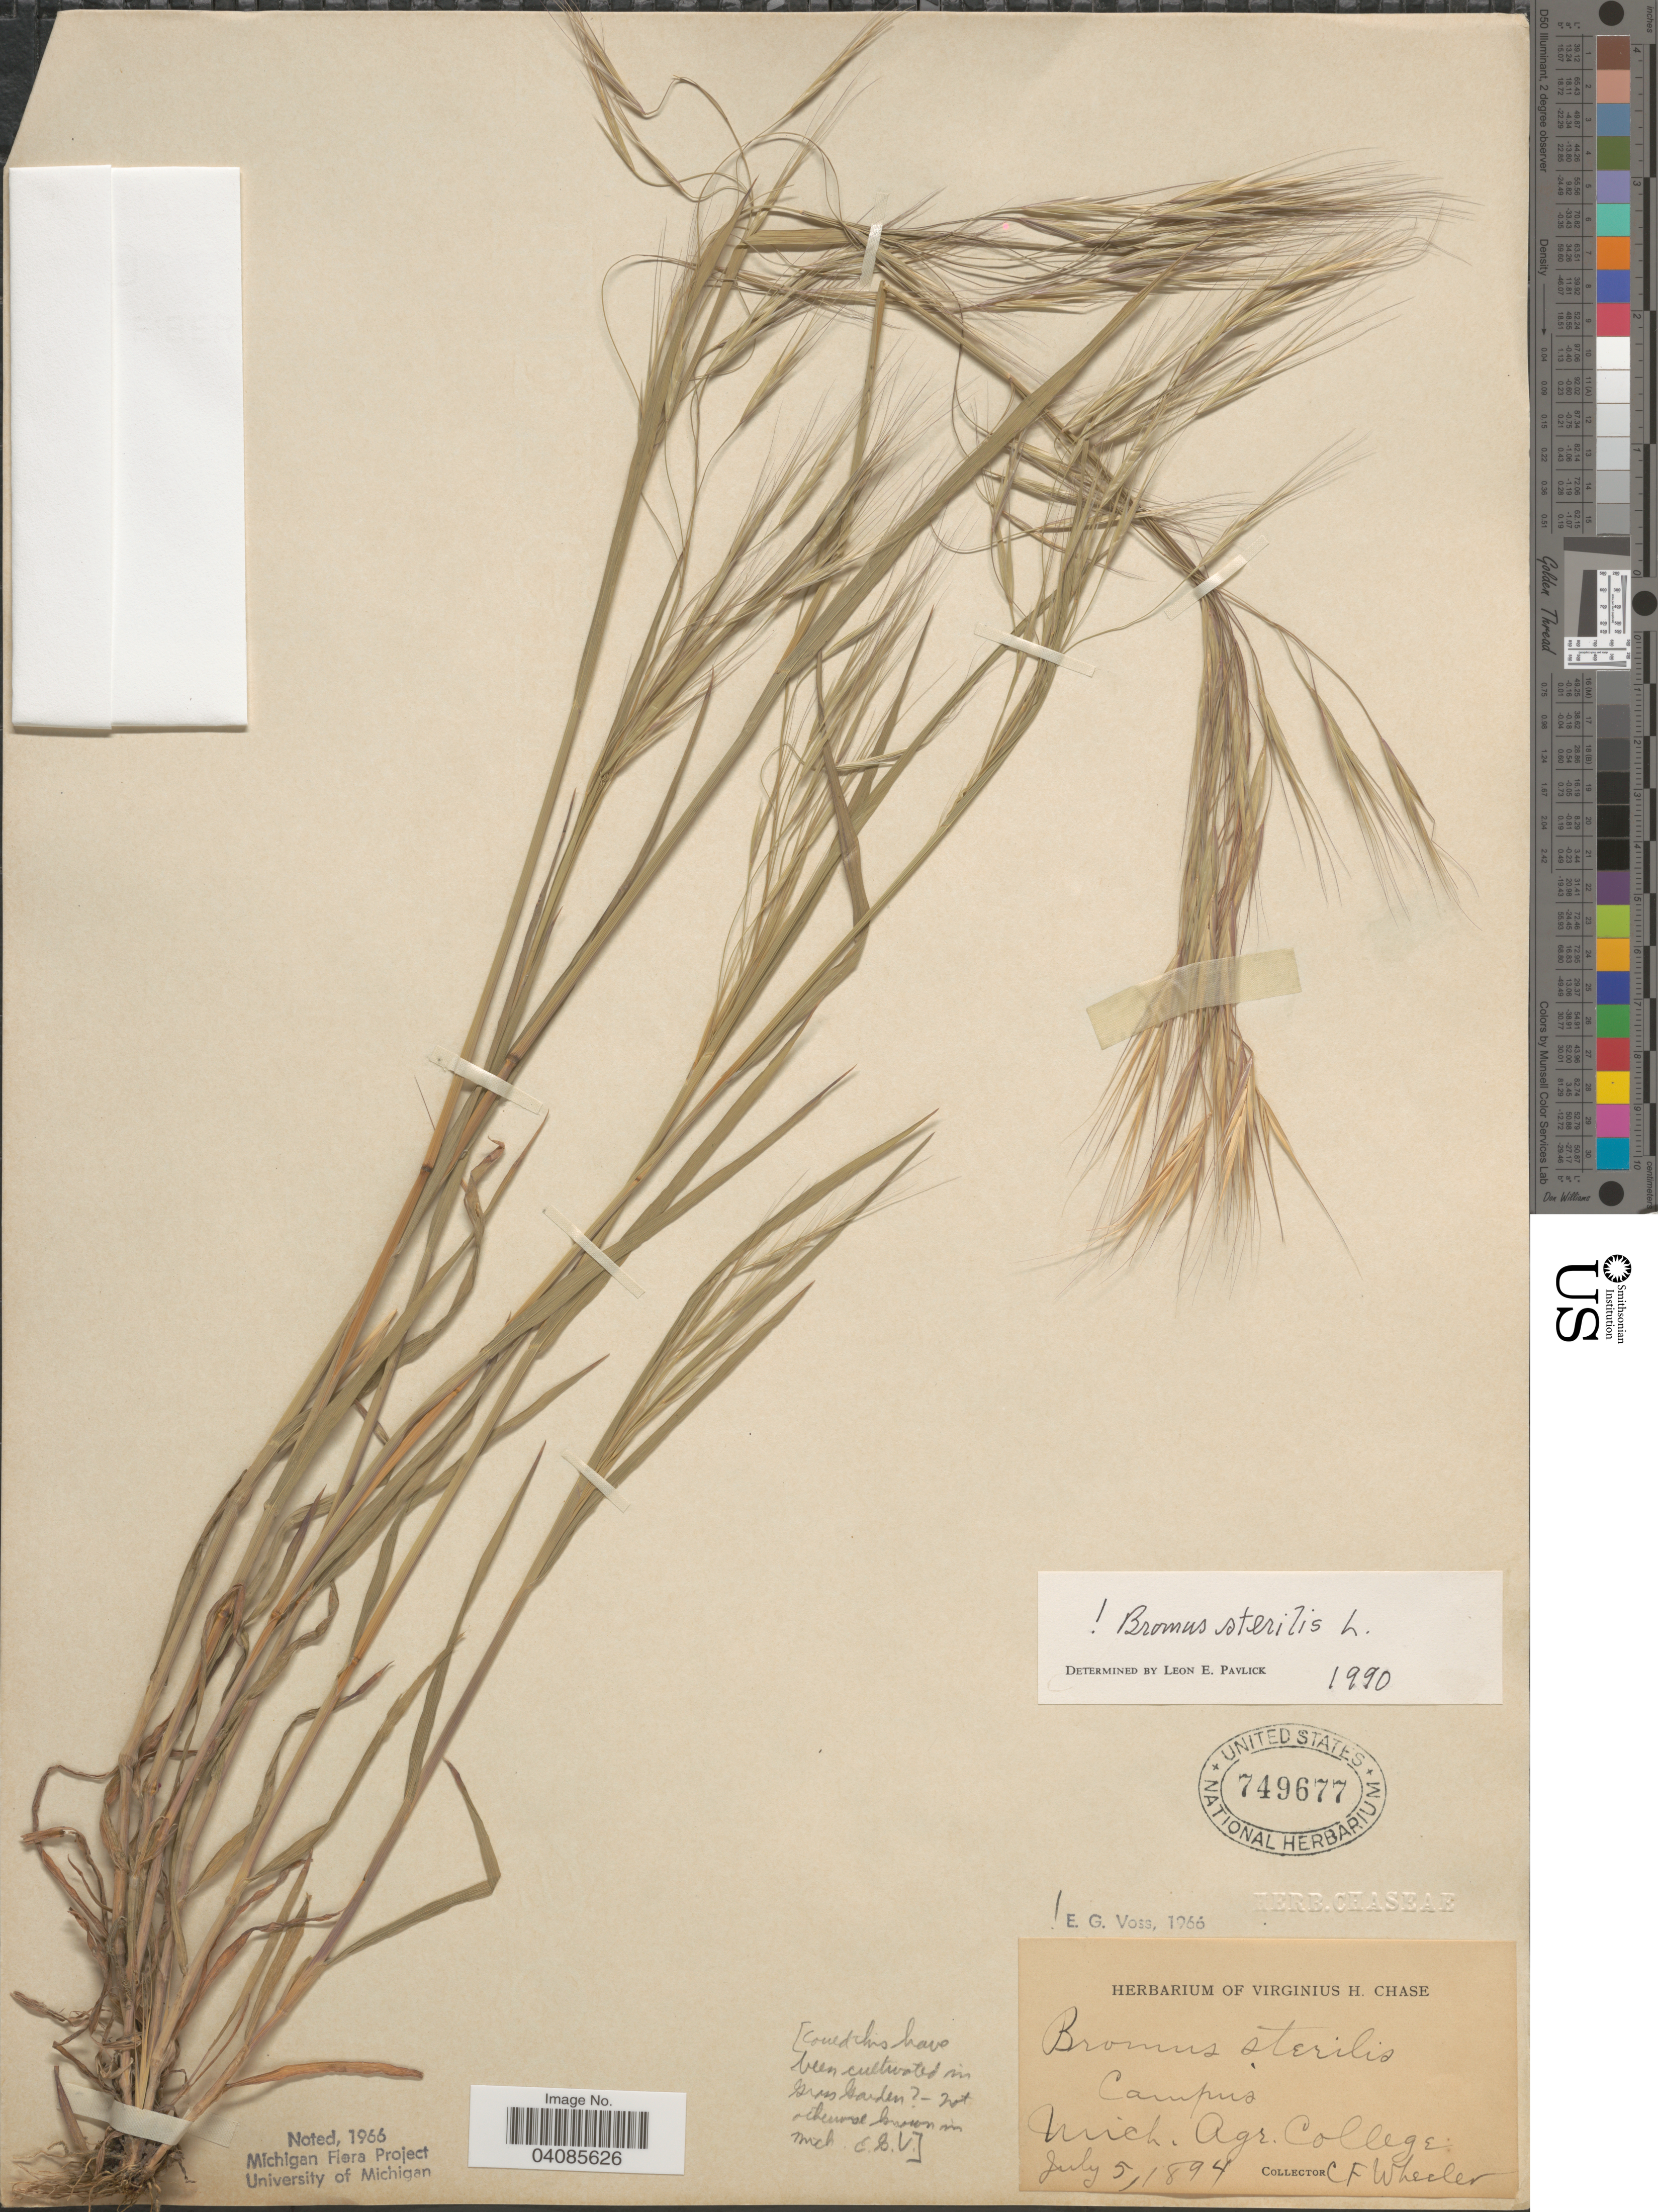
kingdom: Plantae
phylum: Tracheophyta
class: Liliopsida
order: Poales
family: Poaceae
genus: Bromus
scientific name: Bromus sterilis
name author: L.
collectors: C. Wheeler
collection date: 1894-07-05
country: United States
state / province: Michigan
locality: Campus. Mich. Agr. College.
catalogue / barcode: US 749677